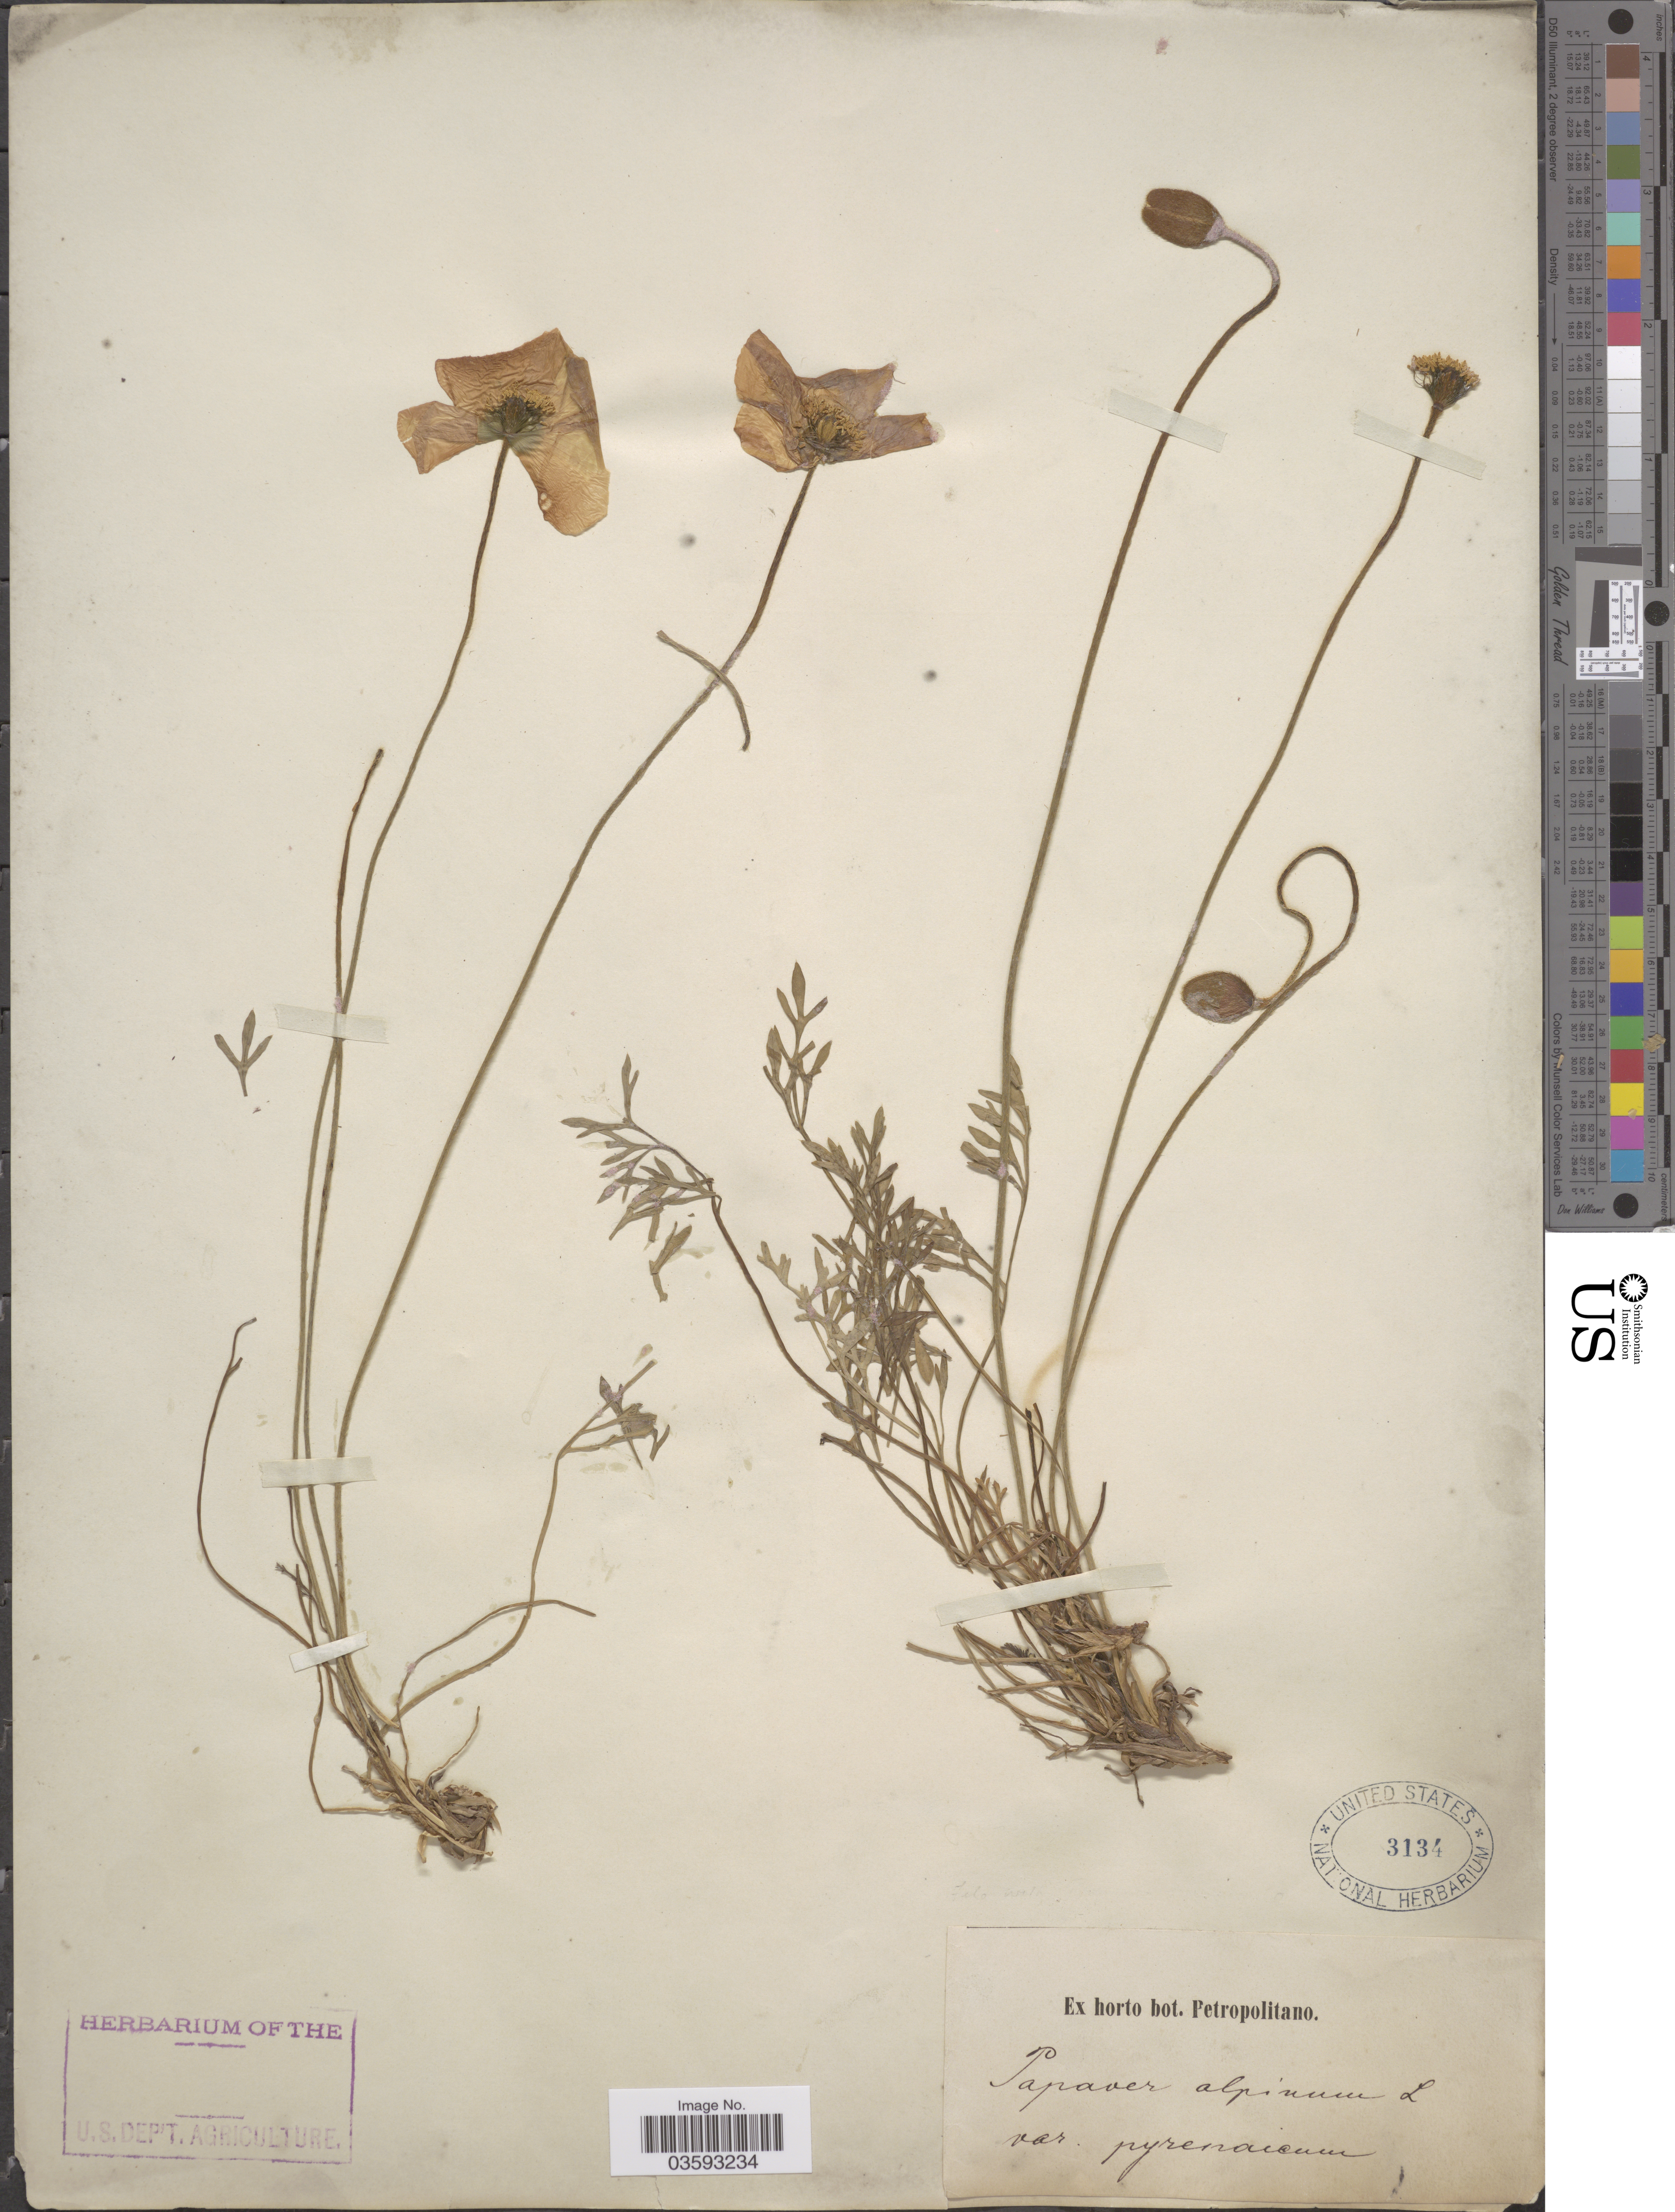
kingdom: Plantae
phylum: Tracheophyta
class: Magnoliopsida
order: Ranunculales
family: Papaveraceae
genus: Papaver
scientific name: Papaver alpinum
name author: L.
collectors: ex Horto Bot. Petropolitano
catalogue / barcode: US 3134